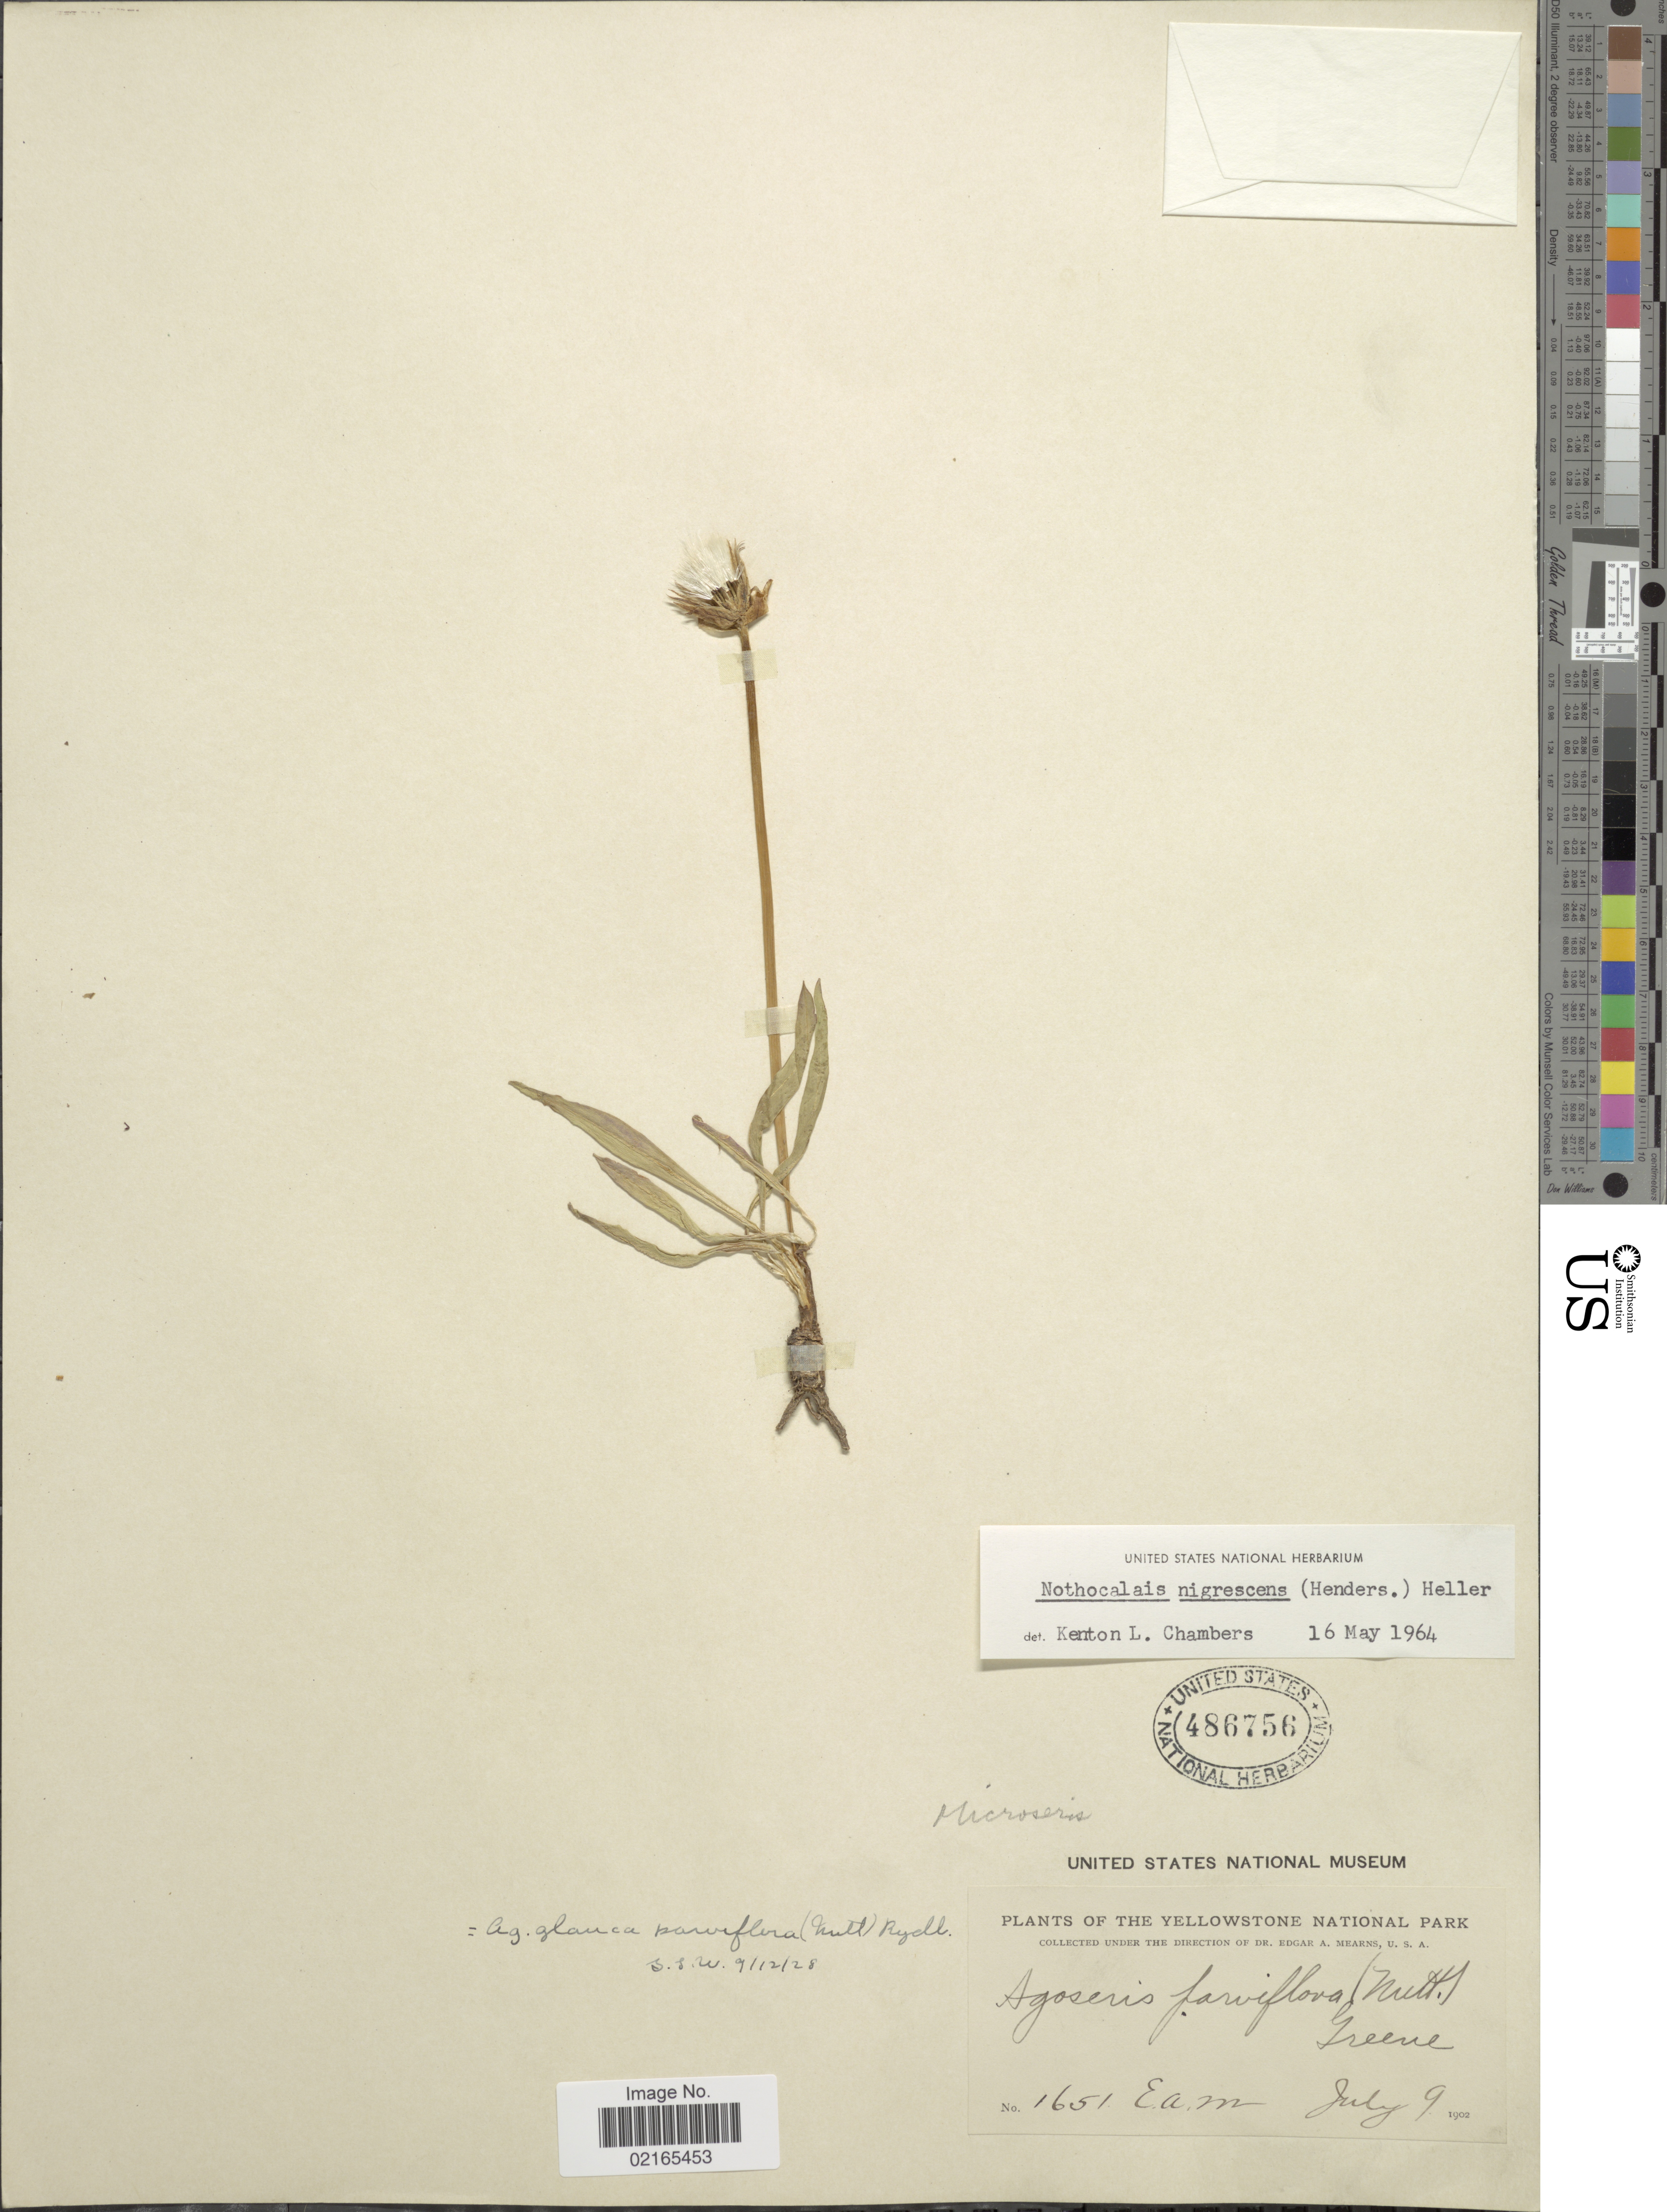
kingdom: Plantae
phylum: Tracheophyta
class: Magnoliopsida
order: Asterales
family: Asteraceae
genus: Nothocalais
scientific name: Nothocalais nigrescens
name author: (L.F. Hend.) A. Heller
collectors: E. A. Mearns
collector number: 1651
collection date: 1902-07-09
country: United States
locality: Yellowstone National Park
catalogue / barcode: US 486756